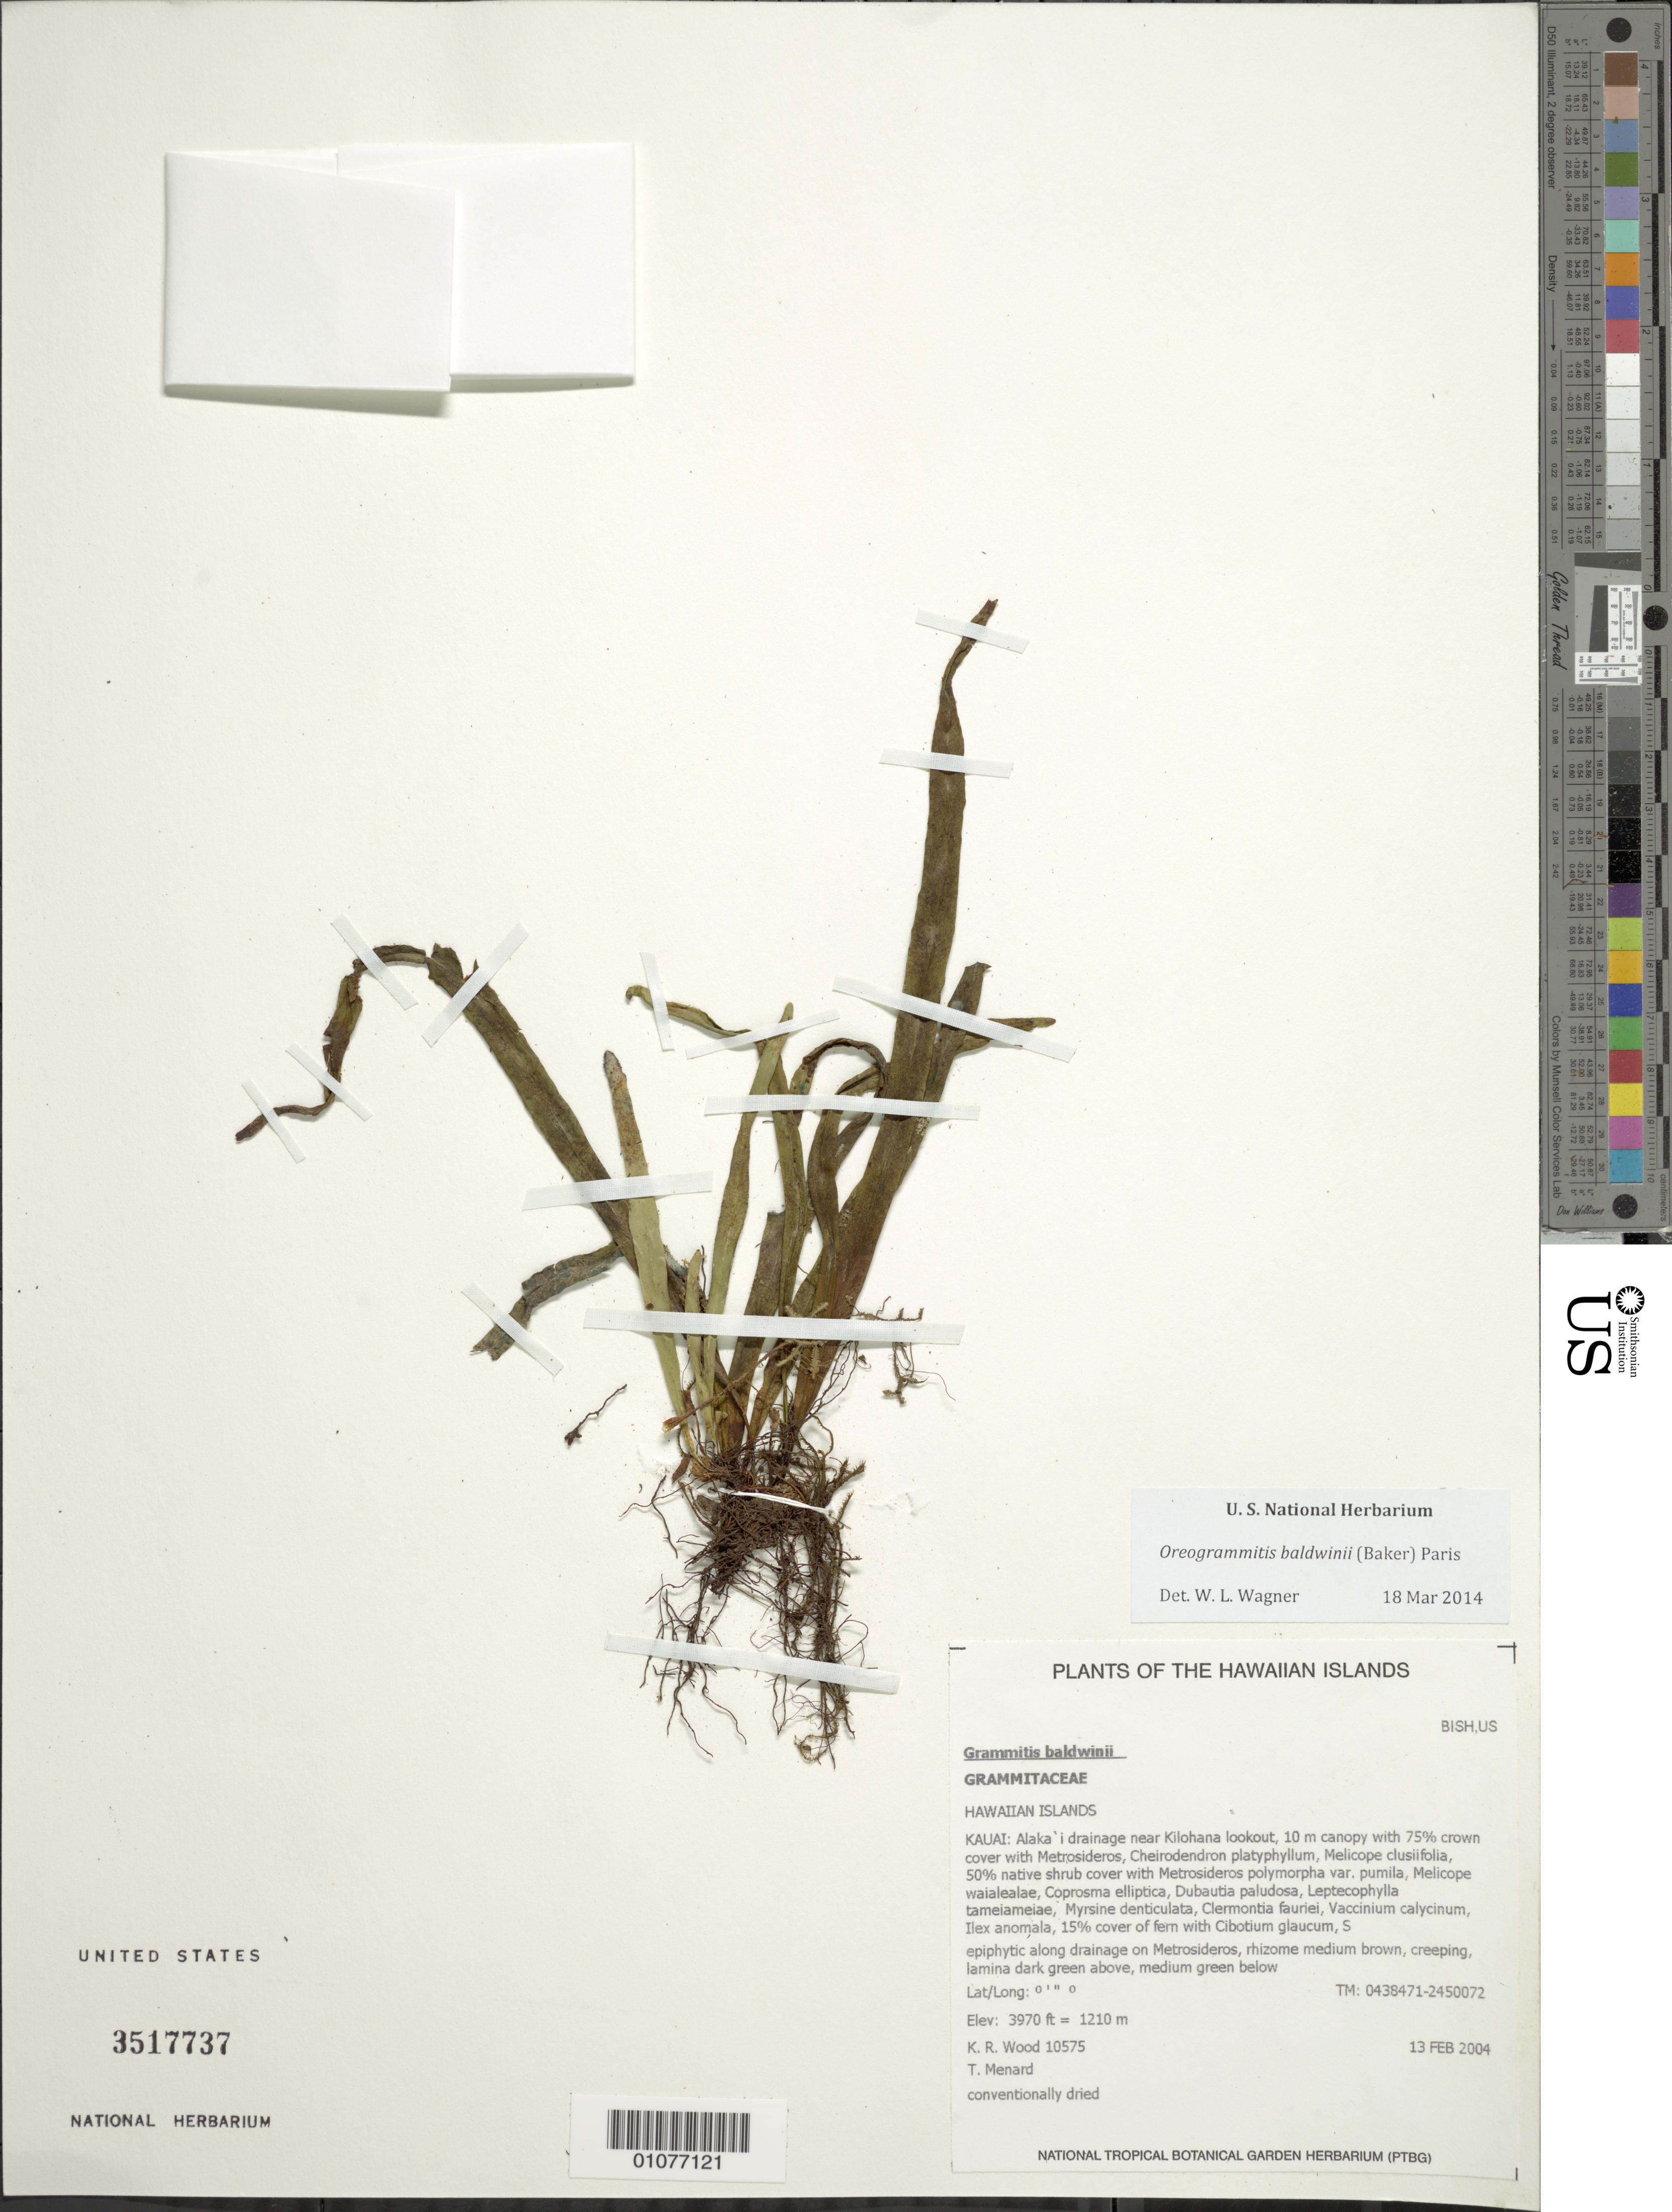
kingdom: Plantae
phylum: Tracheophyta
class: Polypodiopsida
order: Polypodiales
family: Polypodiaceae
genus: Oreogrammitis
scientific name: Oreogrammitis baldwinii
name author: (Baker) Parris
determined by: Wagner, W. L., (BOT), Smithsonian Institution - National Museum of Natural History (UNITED STATES)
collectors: K. R. Wood & T. Menard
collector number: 10575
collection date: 2004-02-13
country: United States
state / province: Hawaii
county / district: Kauai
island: Kaua'i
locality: Alaka'i bog near Kilohana lookout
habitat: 10 m canopy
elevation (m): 1210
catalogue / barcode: US 3517737